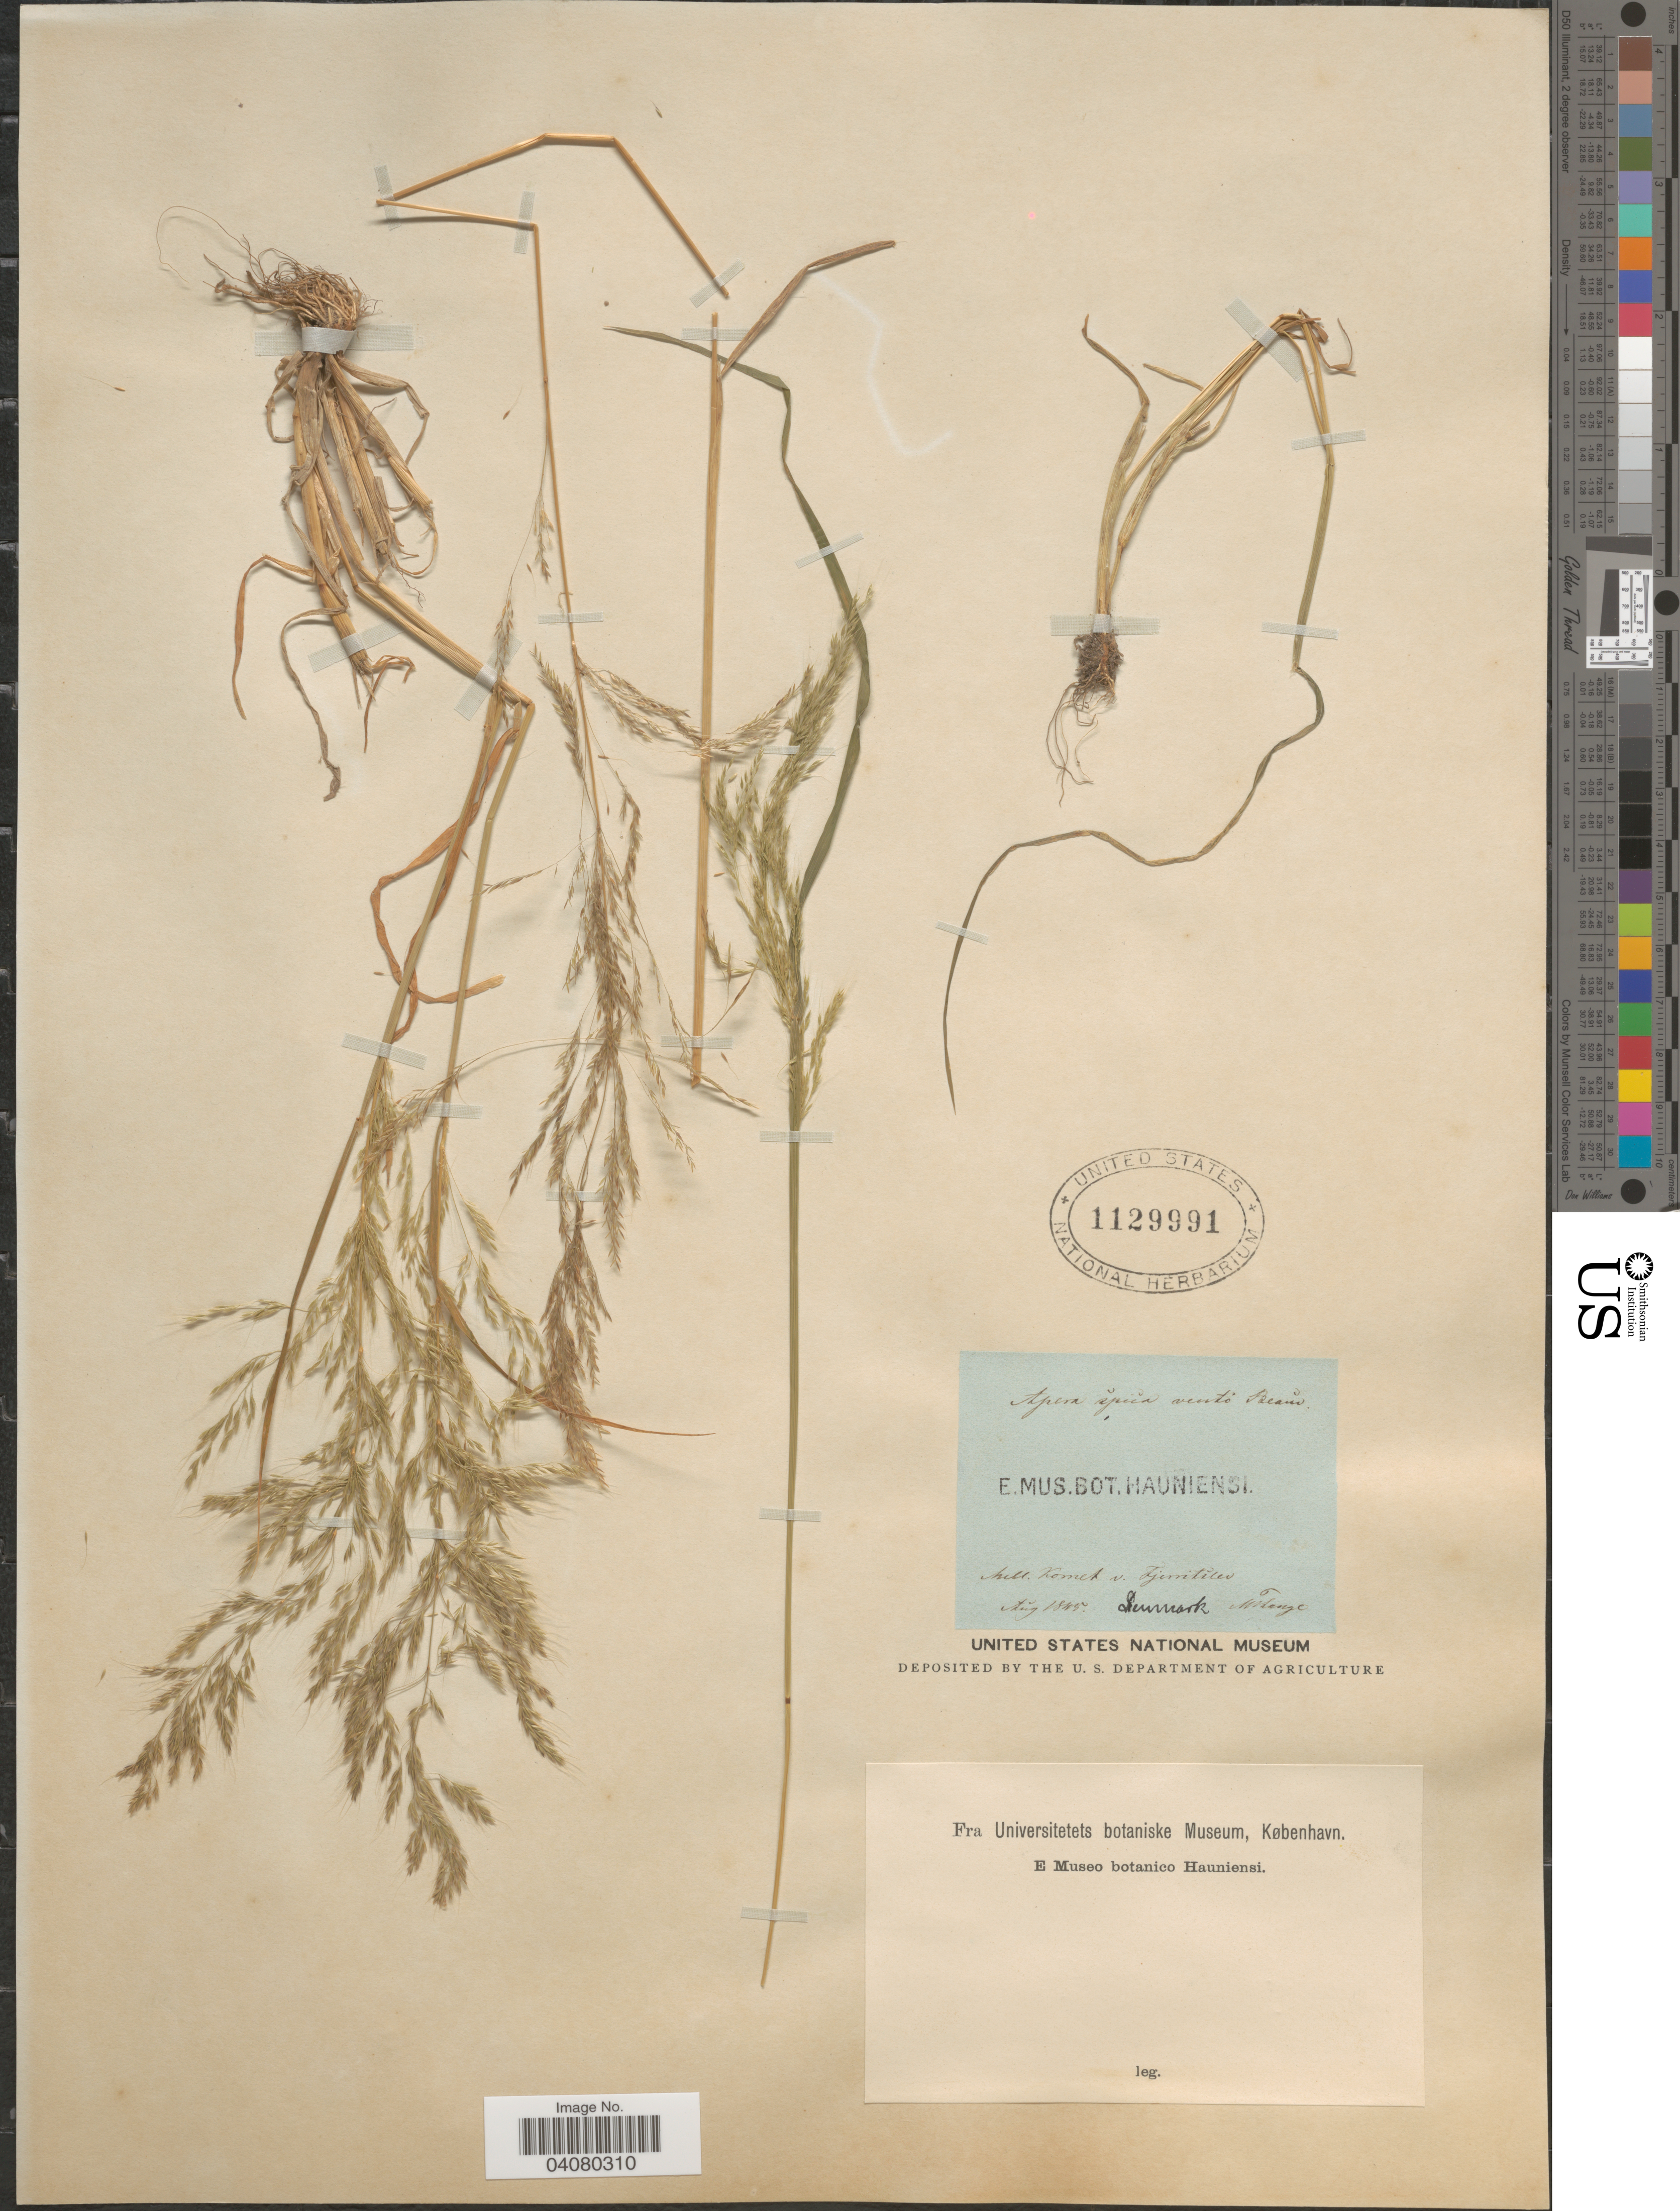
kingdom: Plantae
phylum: Tracheophyta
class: Liliopsida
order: Poales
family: Poaceae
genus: Apera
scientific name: Apera spica-venti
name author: (L.) P. Beauv.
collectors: M. Lange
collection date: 1845-08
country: Denmark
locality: Hell. Komck v. Tjemitilen. [interpreted]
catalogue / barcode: US 1129991